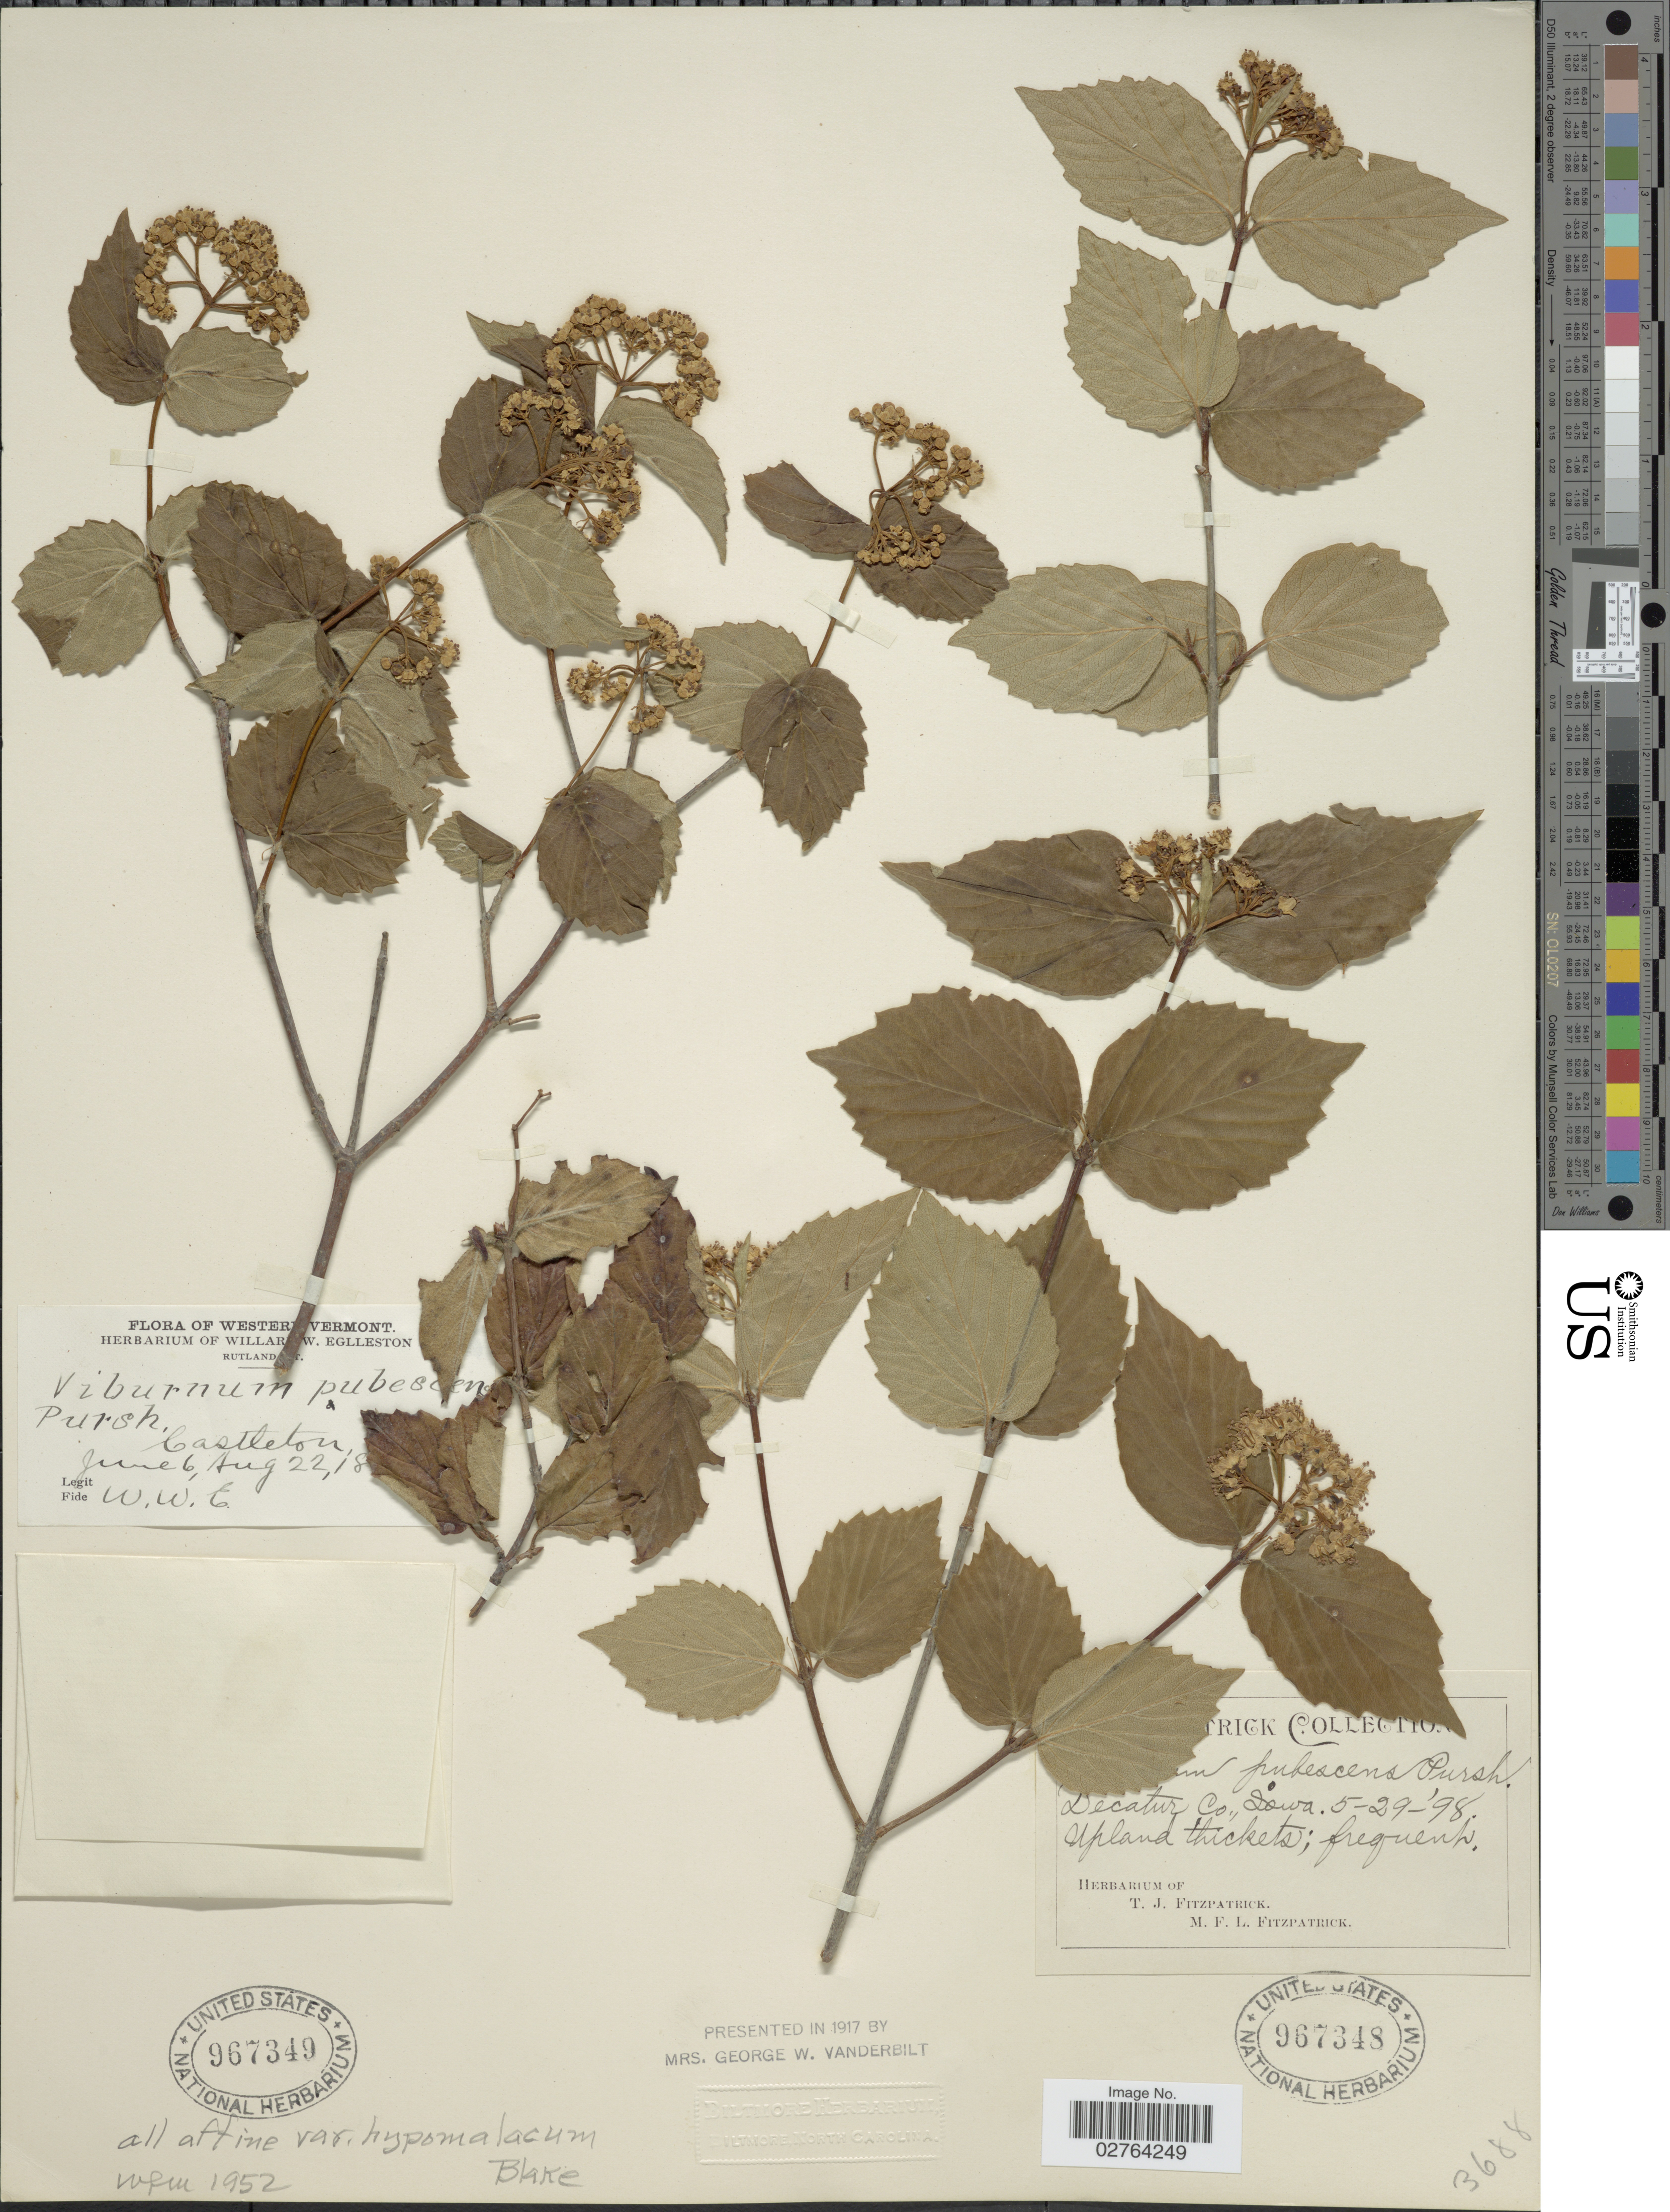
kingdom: Plantae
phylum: Tracheophyta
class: Magnoliopsida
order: Dipsacales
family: Viburnaceae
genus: Viburnum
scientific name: Viburnum rafinesqueanum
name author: Schult.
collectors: ex herb. T. J. Fitzpatrick M. F. L. Fitzpatrick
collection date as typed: Transcribed d/m/y: 29/5/98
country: United States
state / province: Iowa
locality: Decatur Co.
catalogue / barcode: US 967348-2